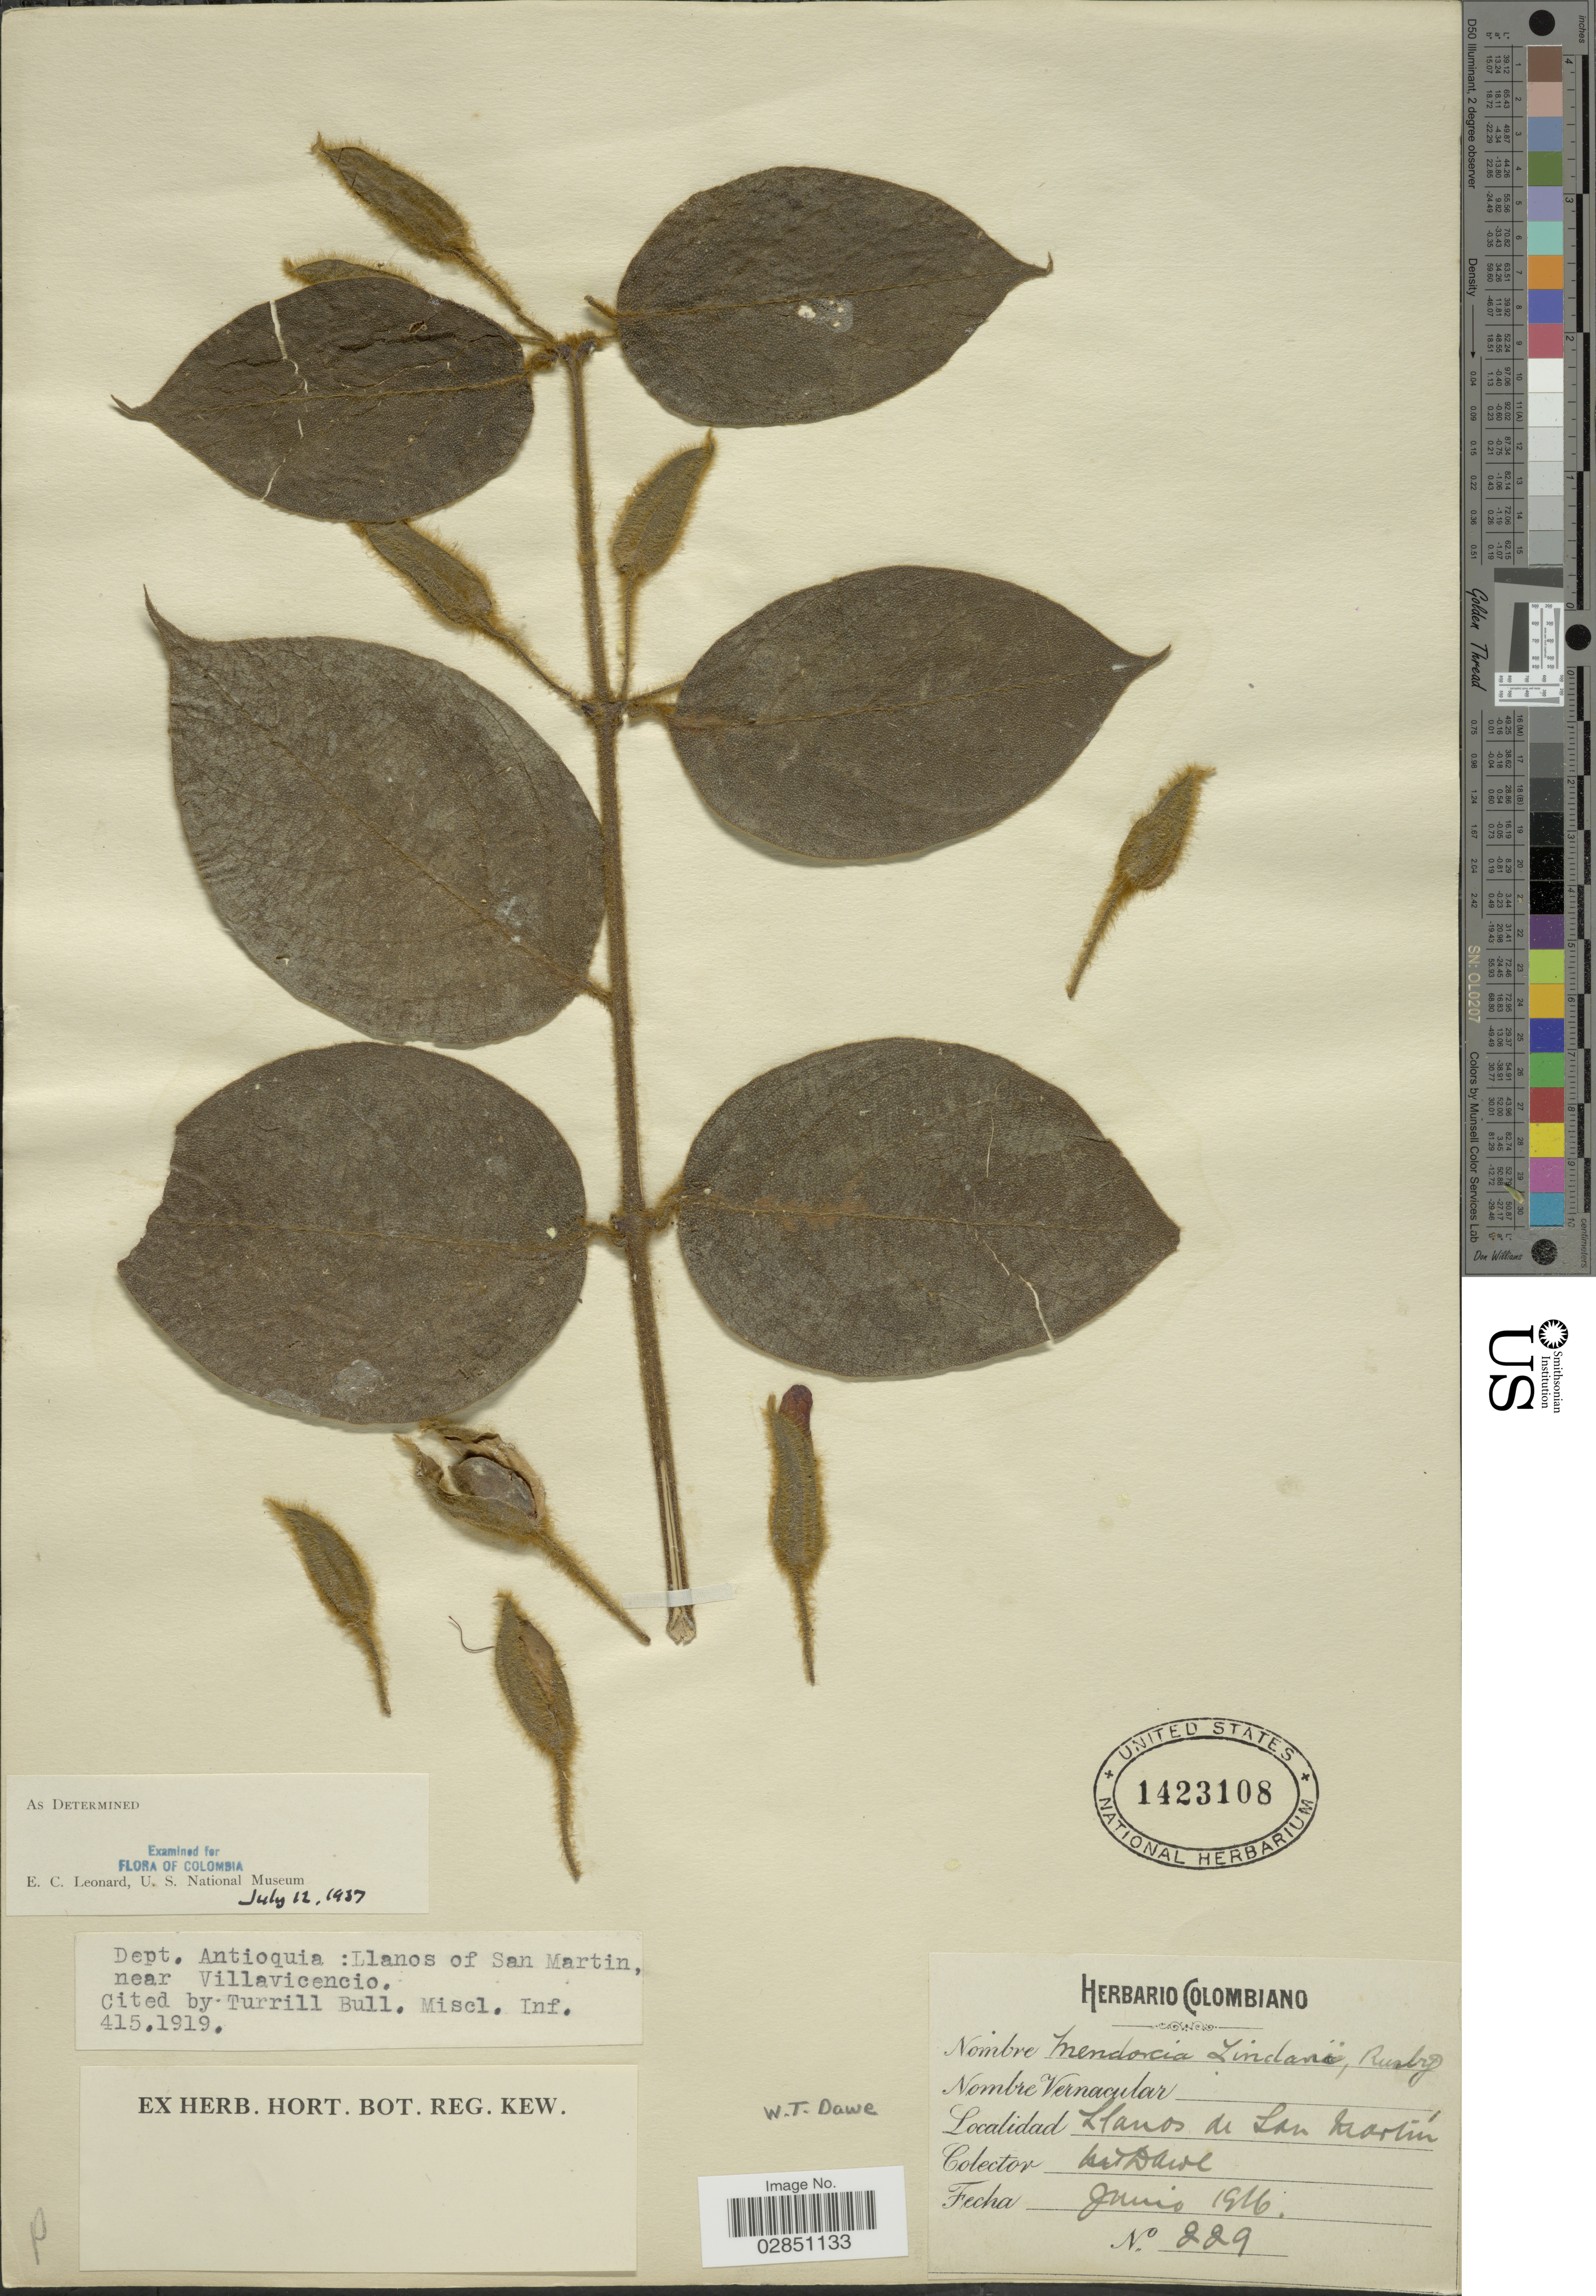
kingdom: Plantae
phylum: Tracheophyta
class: Magnoliopsida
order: Lamiales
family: Acanthaceae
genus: Mendoncia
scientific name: Mendoncia lindavii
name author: Rusby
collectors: M. T. Dawe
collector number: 229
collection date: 1916-06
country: Colombia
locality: Llanos de San Martín.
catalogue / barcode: US 1423108